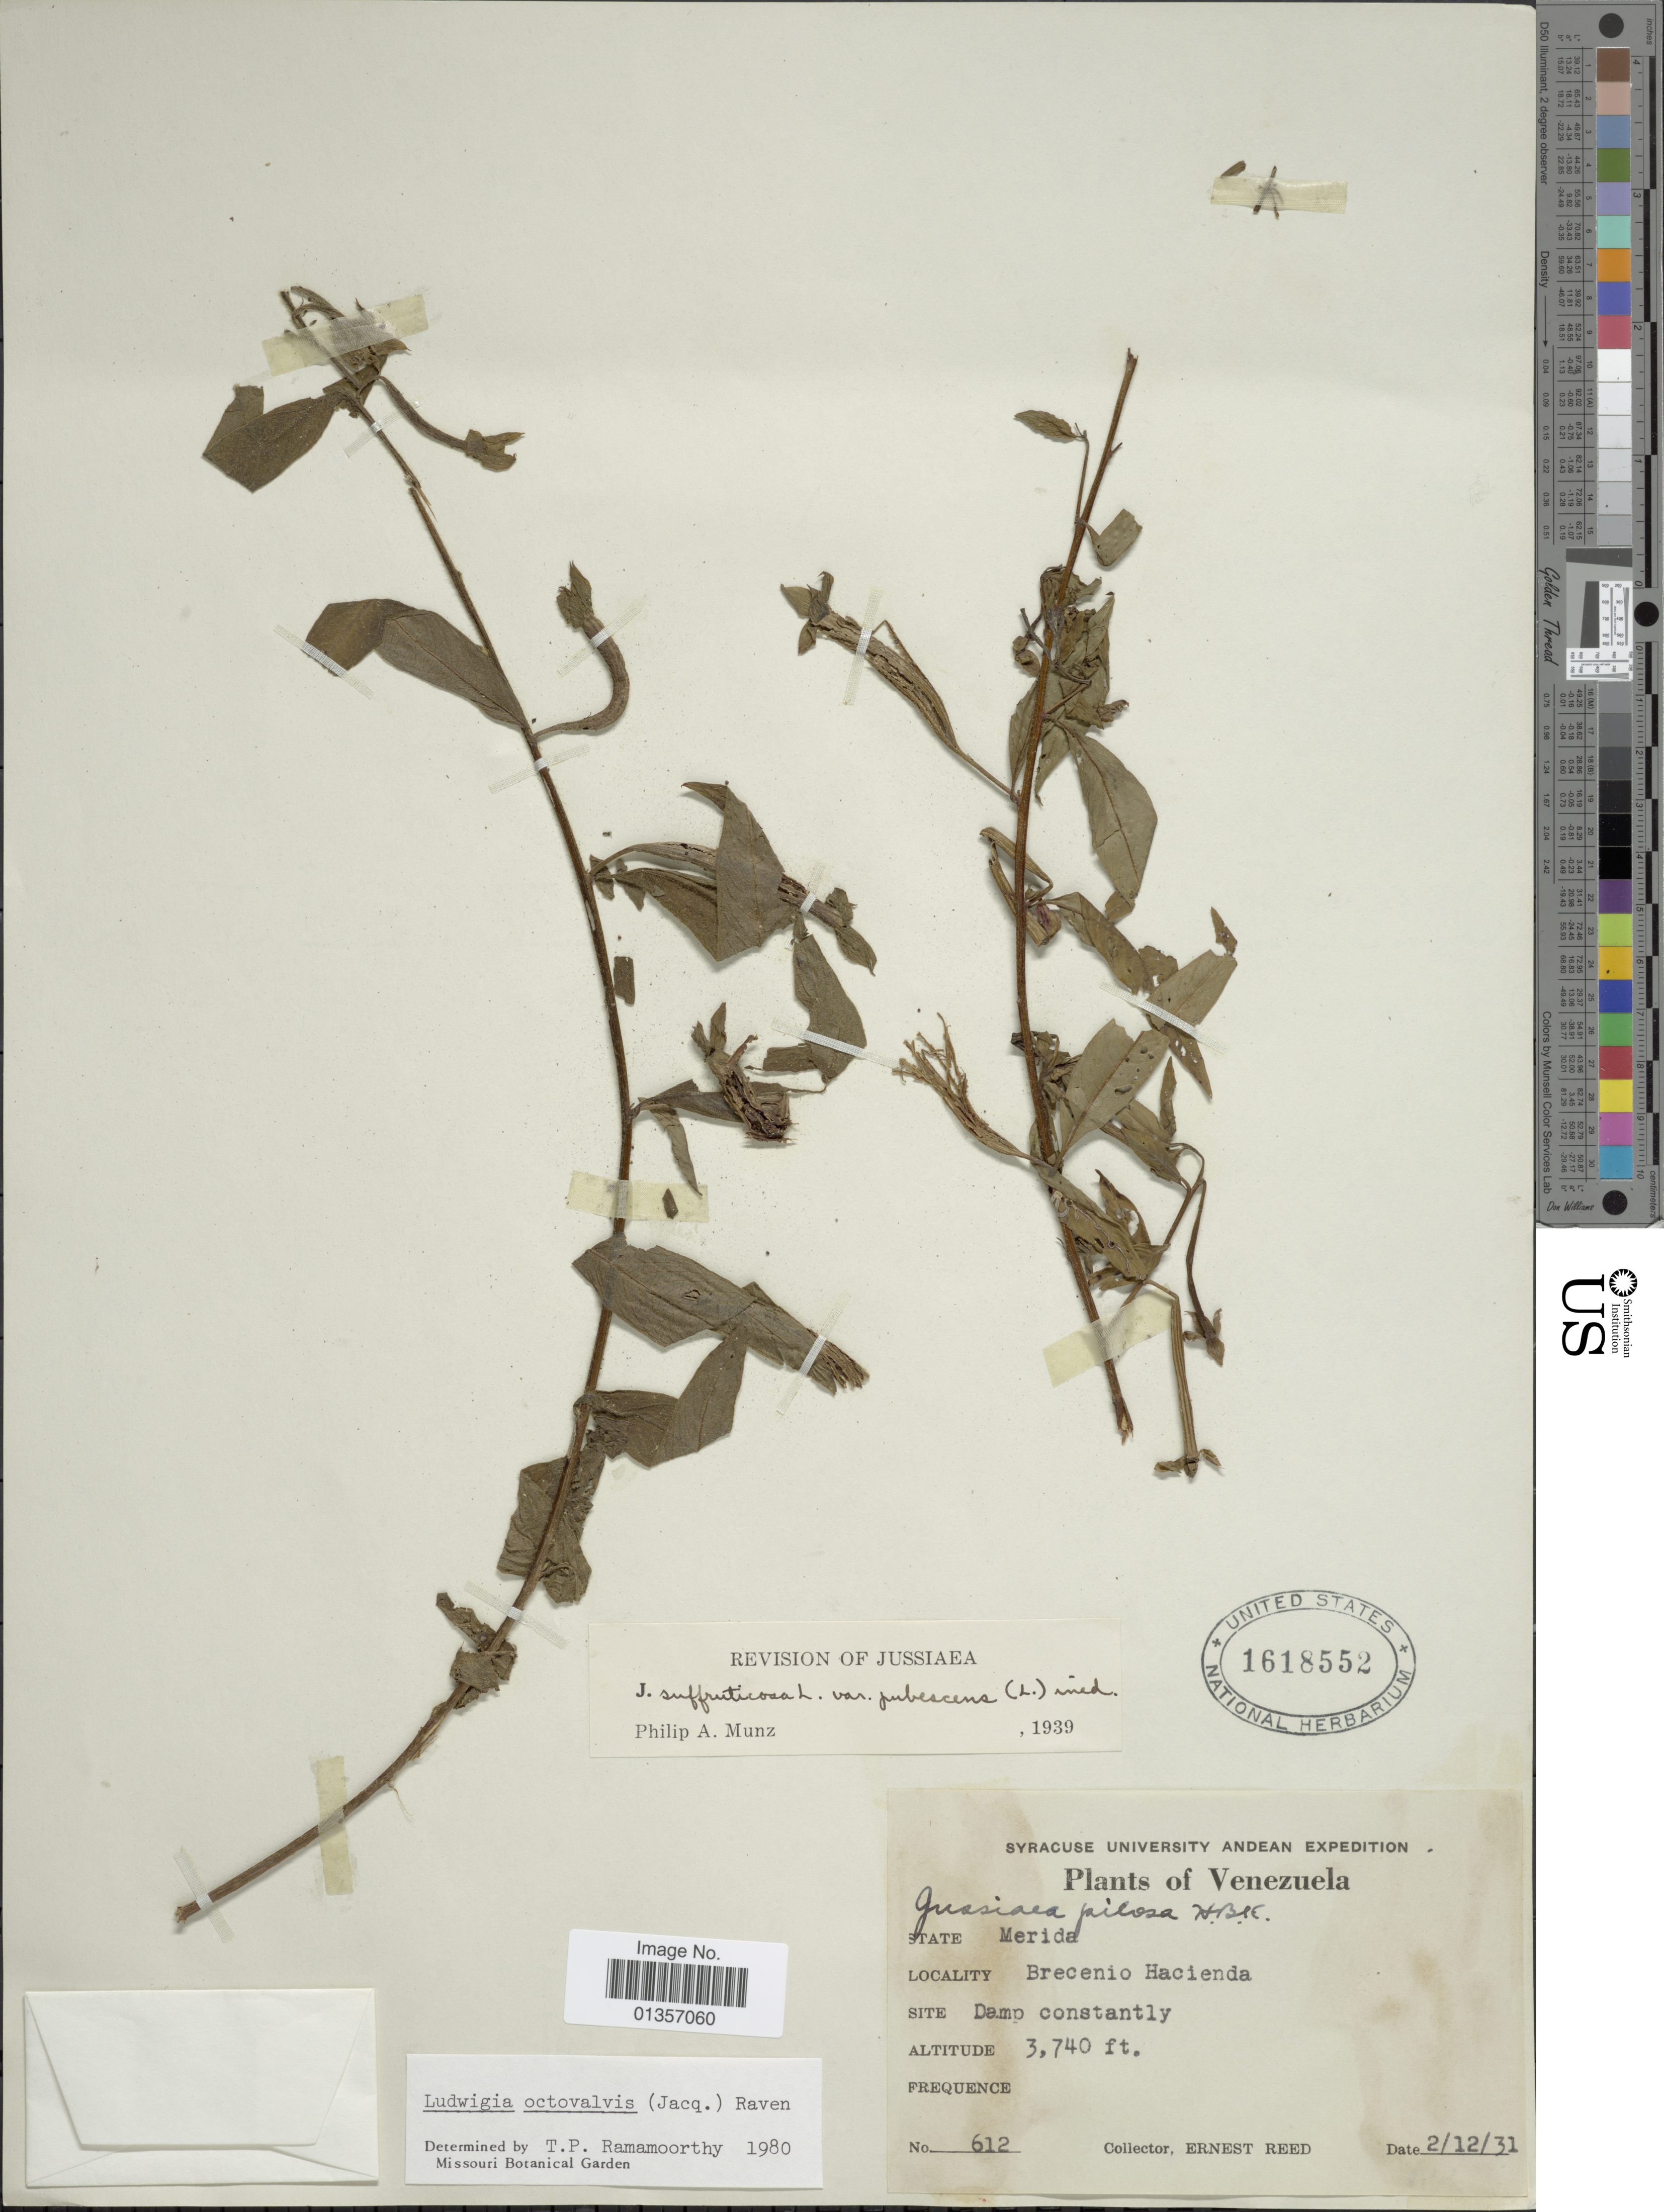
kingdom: Plantae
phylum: Tracheophyta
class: Magnoliopsida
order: Myrtales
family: Onagraceae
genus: Ludwigia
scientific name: Ludwigia octovalvis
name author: (Jacq.) P.H. Raven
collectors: E. Reed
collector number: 612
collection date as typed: Transcribed d/m/y: 2/12/31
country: Venezuela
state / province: Mérida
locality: Brecenio Hacienda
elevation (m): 1140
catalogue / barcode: US 1618552